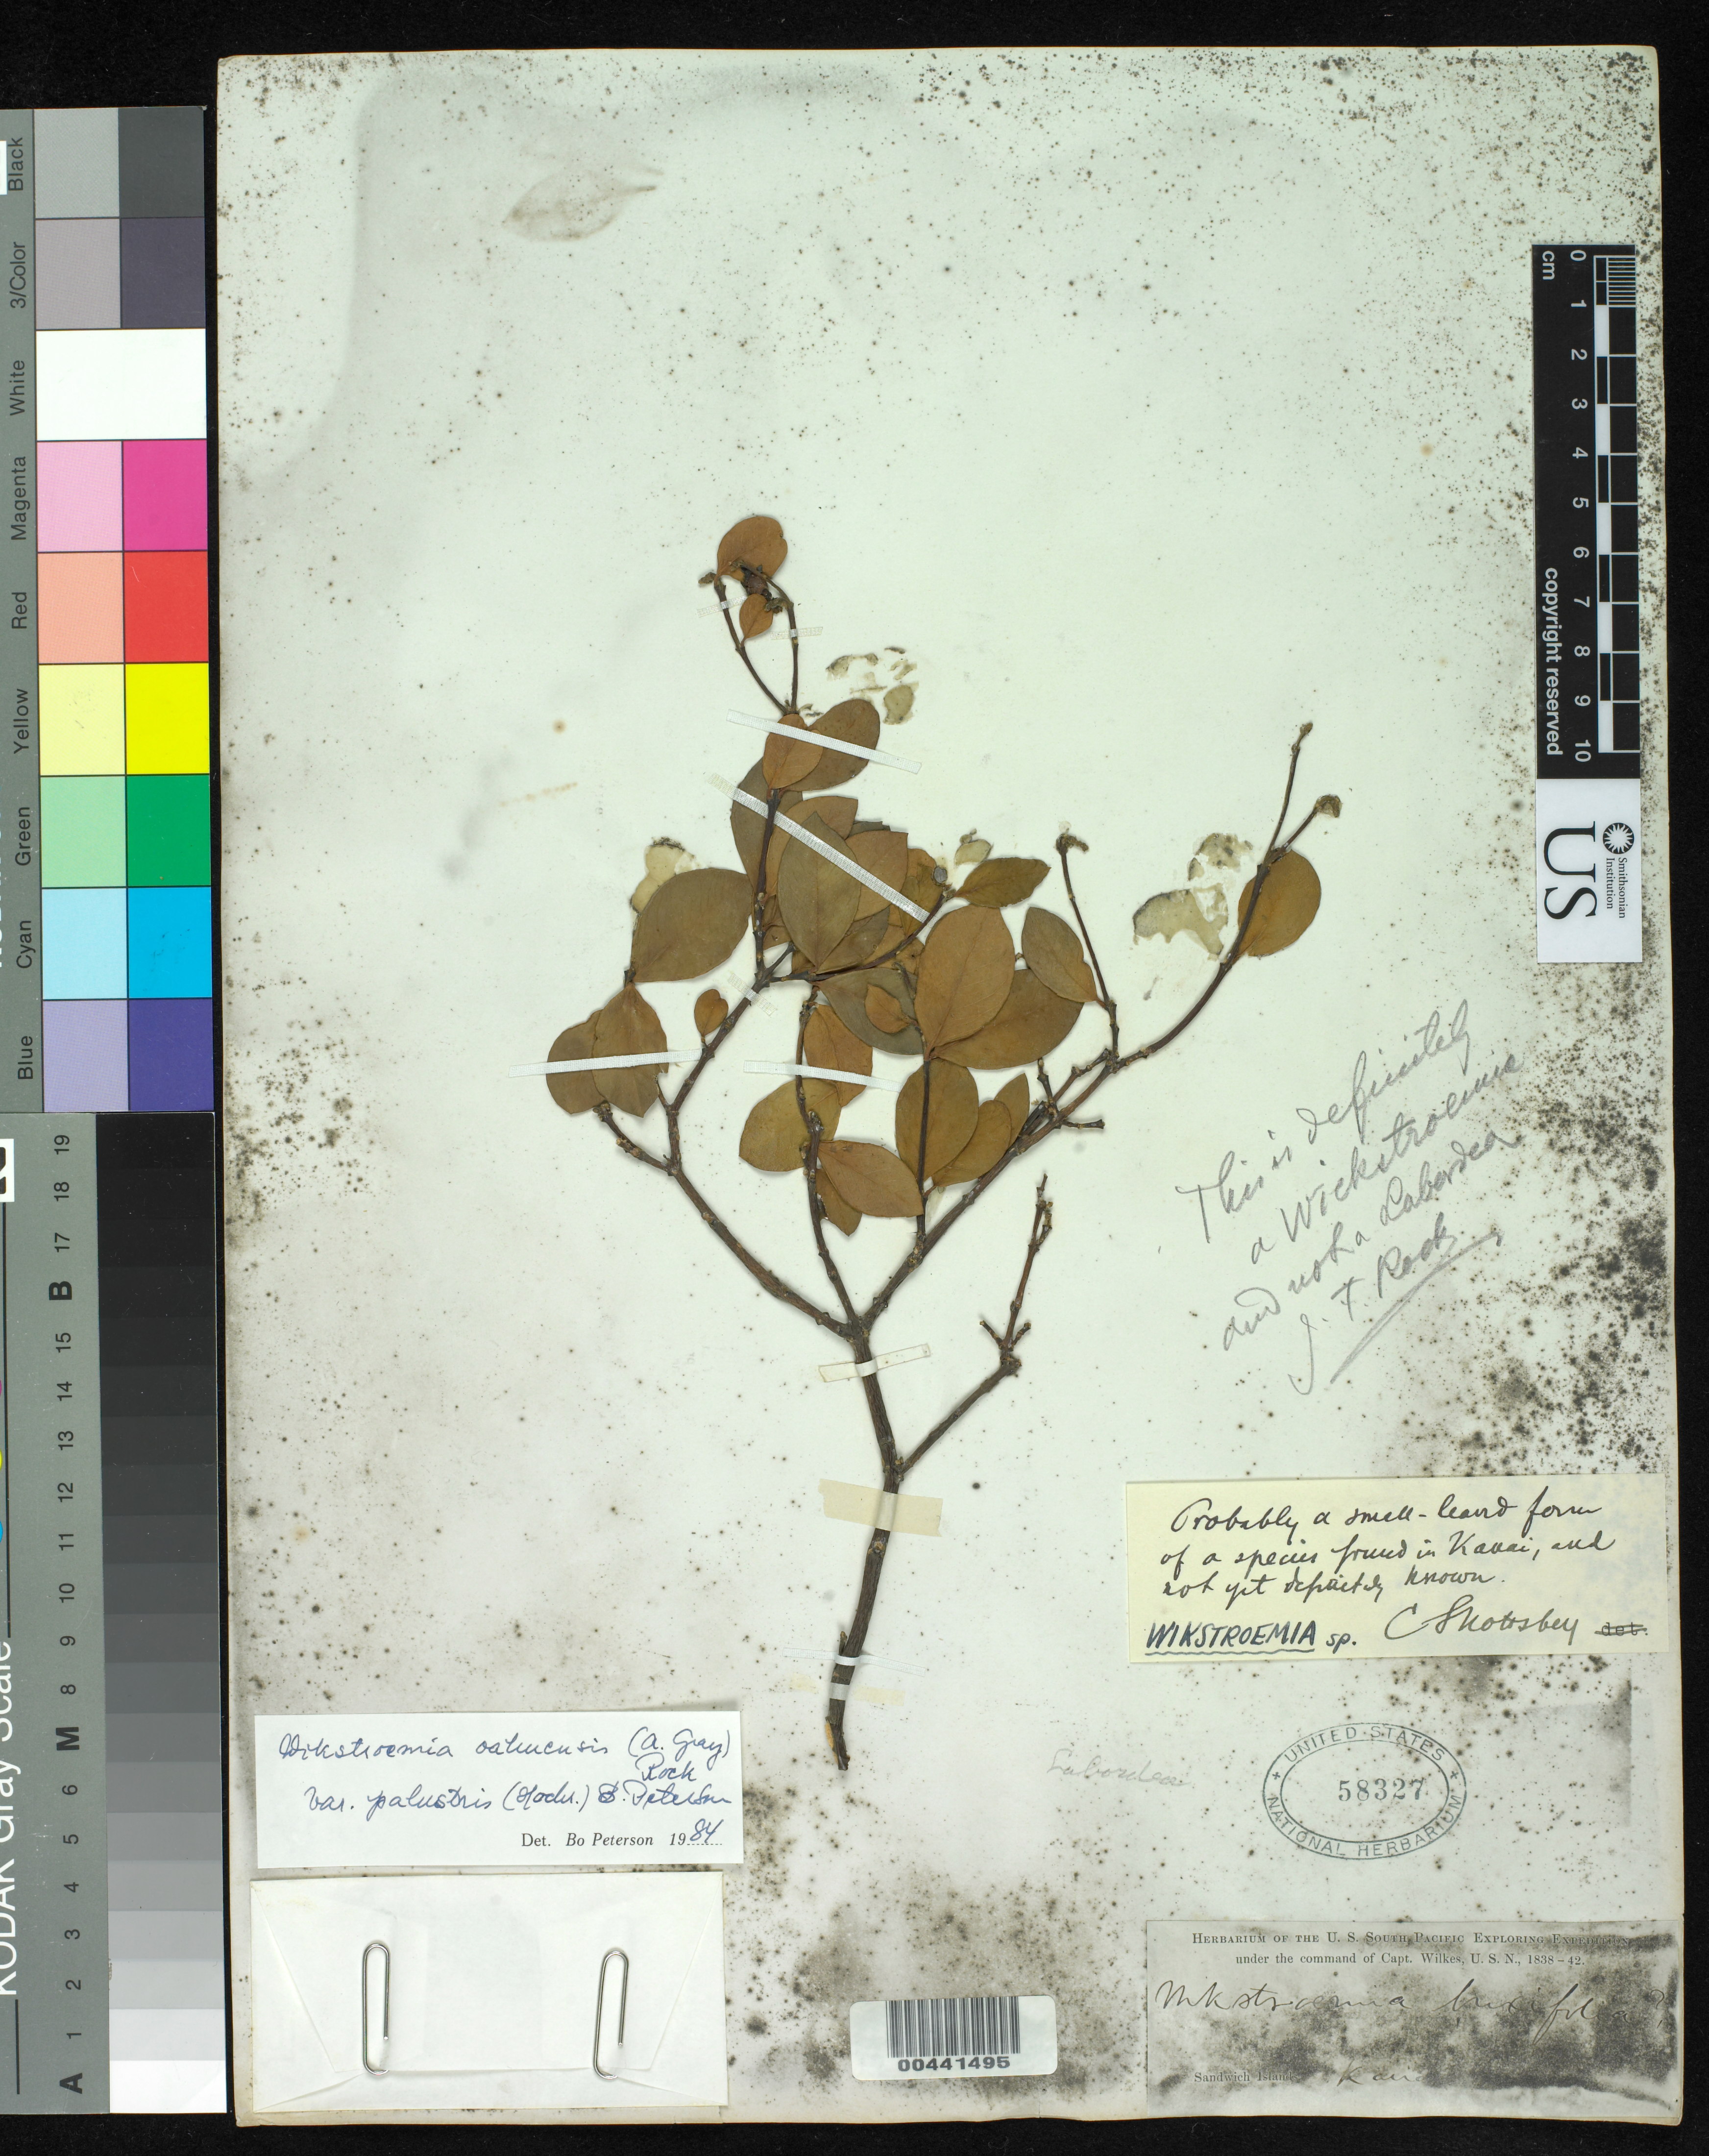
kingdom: Plantae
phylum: Tracheophyta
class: Magnoliopsida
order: Malvales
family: Thymelaeaceae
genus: Wikstroemia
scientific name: Wikstroemia oahuensis var. palustris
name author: (Hochr.) B. Peterson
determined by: Peterson, B.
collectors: Wilkes Explor. Exped.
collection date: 1838/1842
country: United States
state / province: Hawaii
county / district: Kauai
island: Kaua'i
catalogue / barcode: US 58327